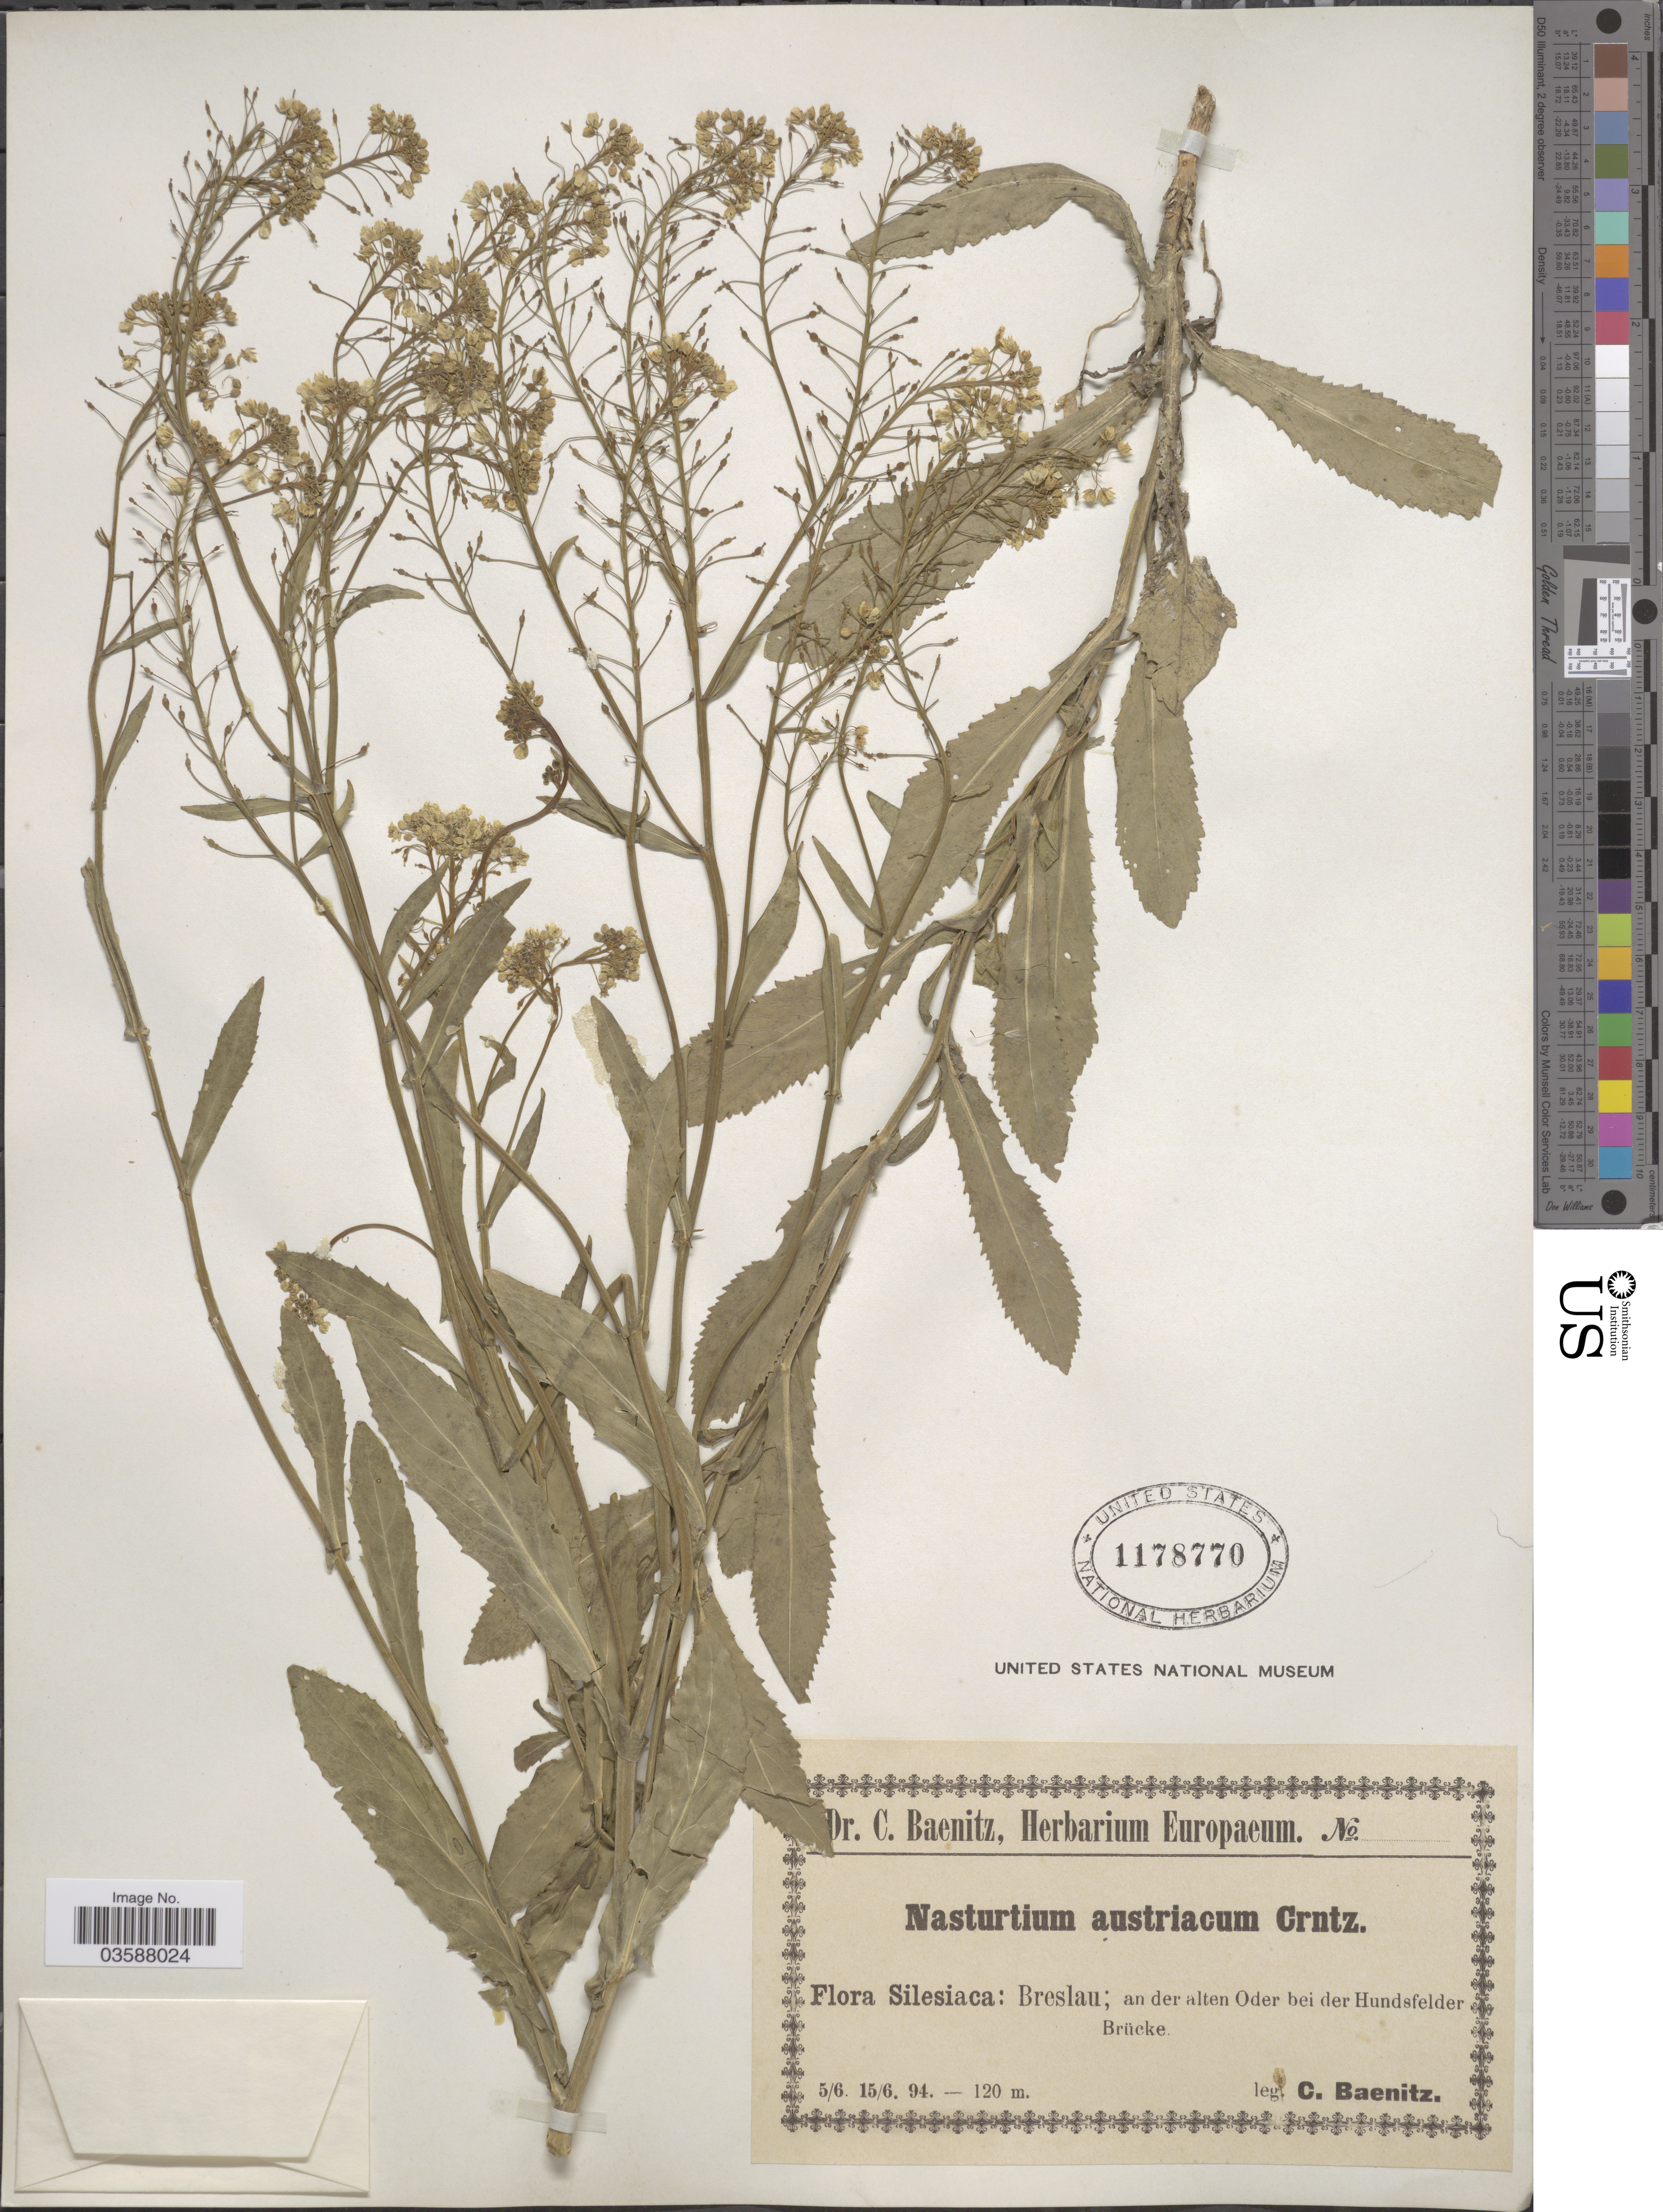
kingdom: Plantae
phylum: Tracheophyta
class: Magnoliopsida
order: Brassicales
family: Brassicaceae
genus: Rorippa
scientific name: Rorippa austriaca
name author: (Crantz) Besser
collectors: C. G. Baenitz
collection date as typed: Transcribed d/m/y: 5/6/94 to 15/6/94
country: Poland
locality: Silesiaca: Breslau; an der alten Oder bei der Hundsfelder Brücke.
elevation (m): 120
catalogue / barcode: US 1178770